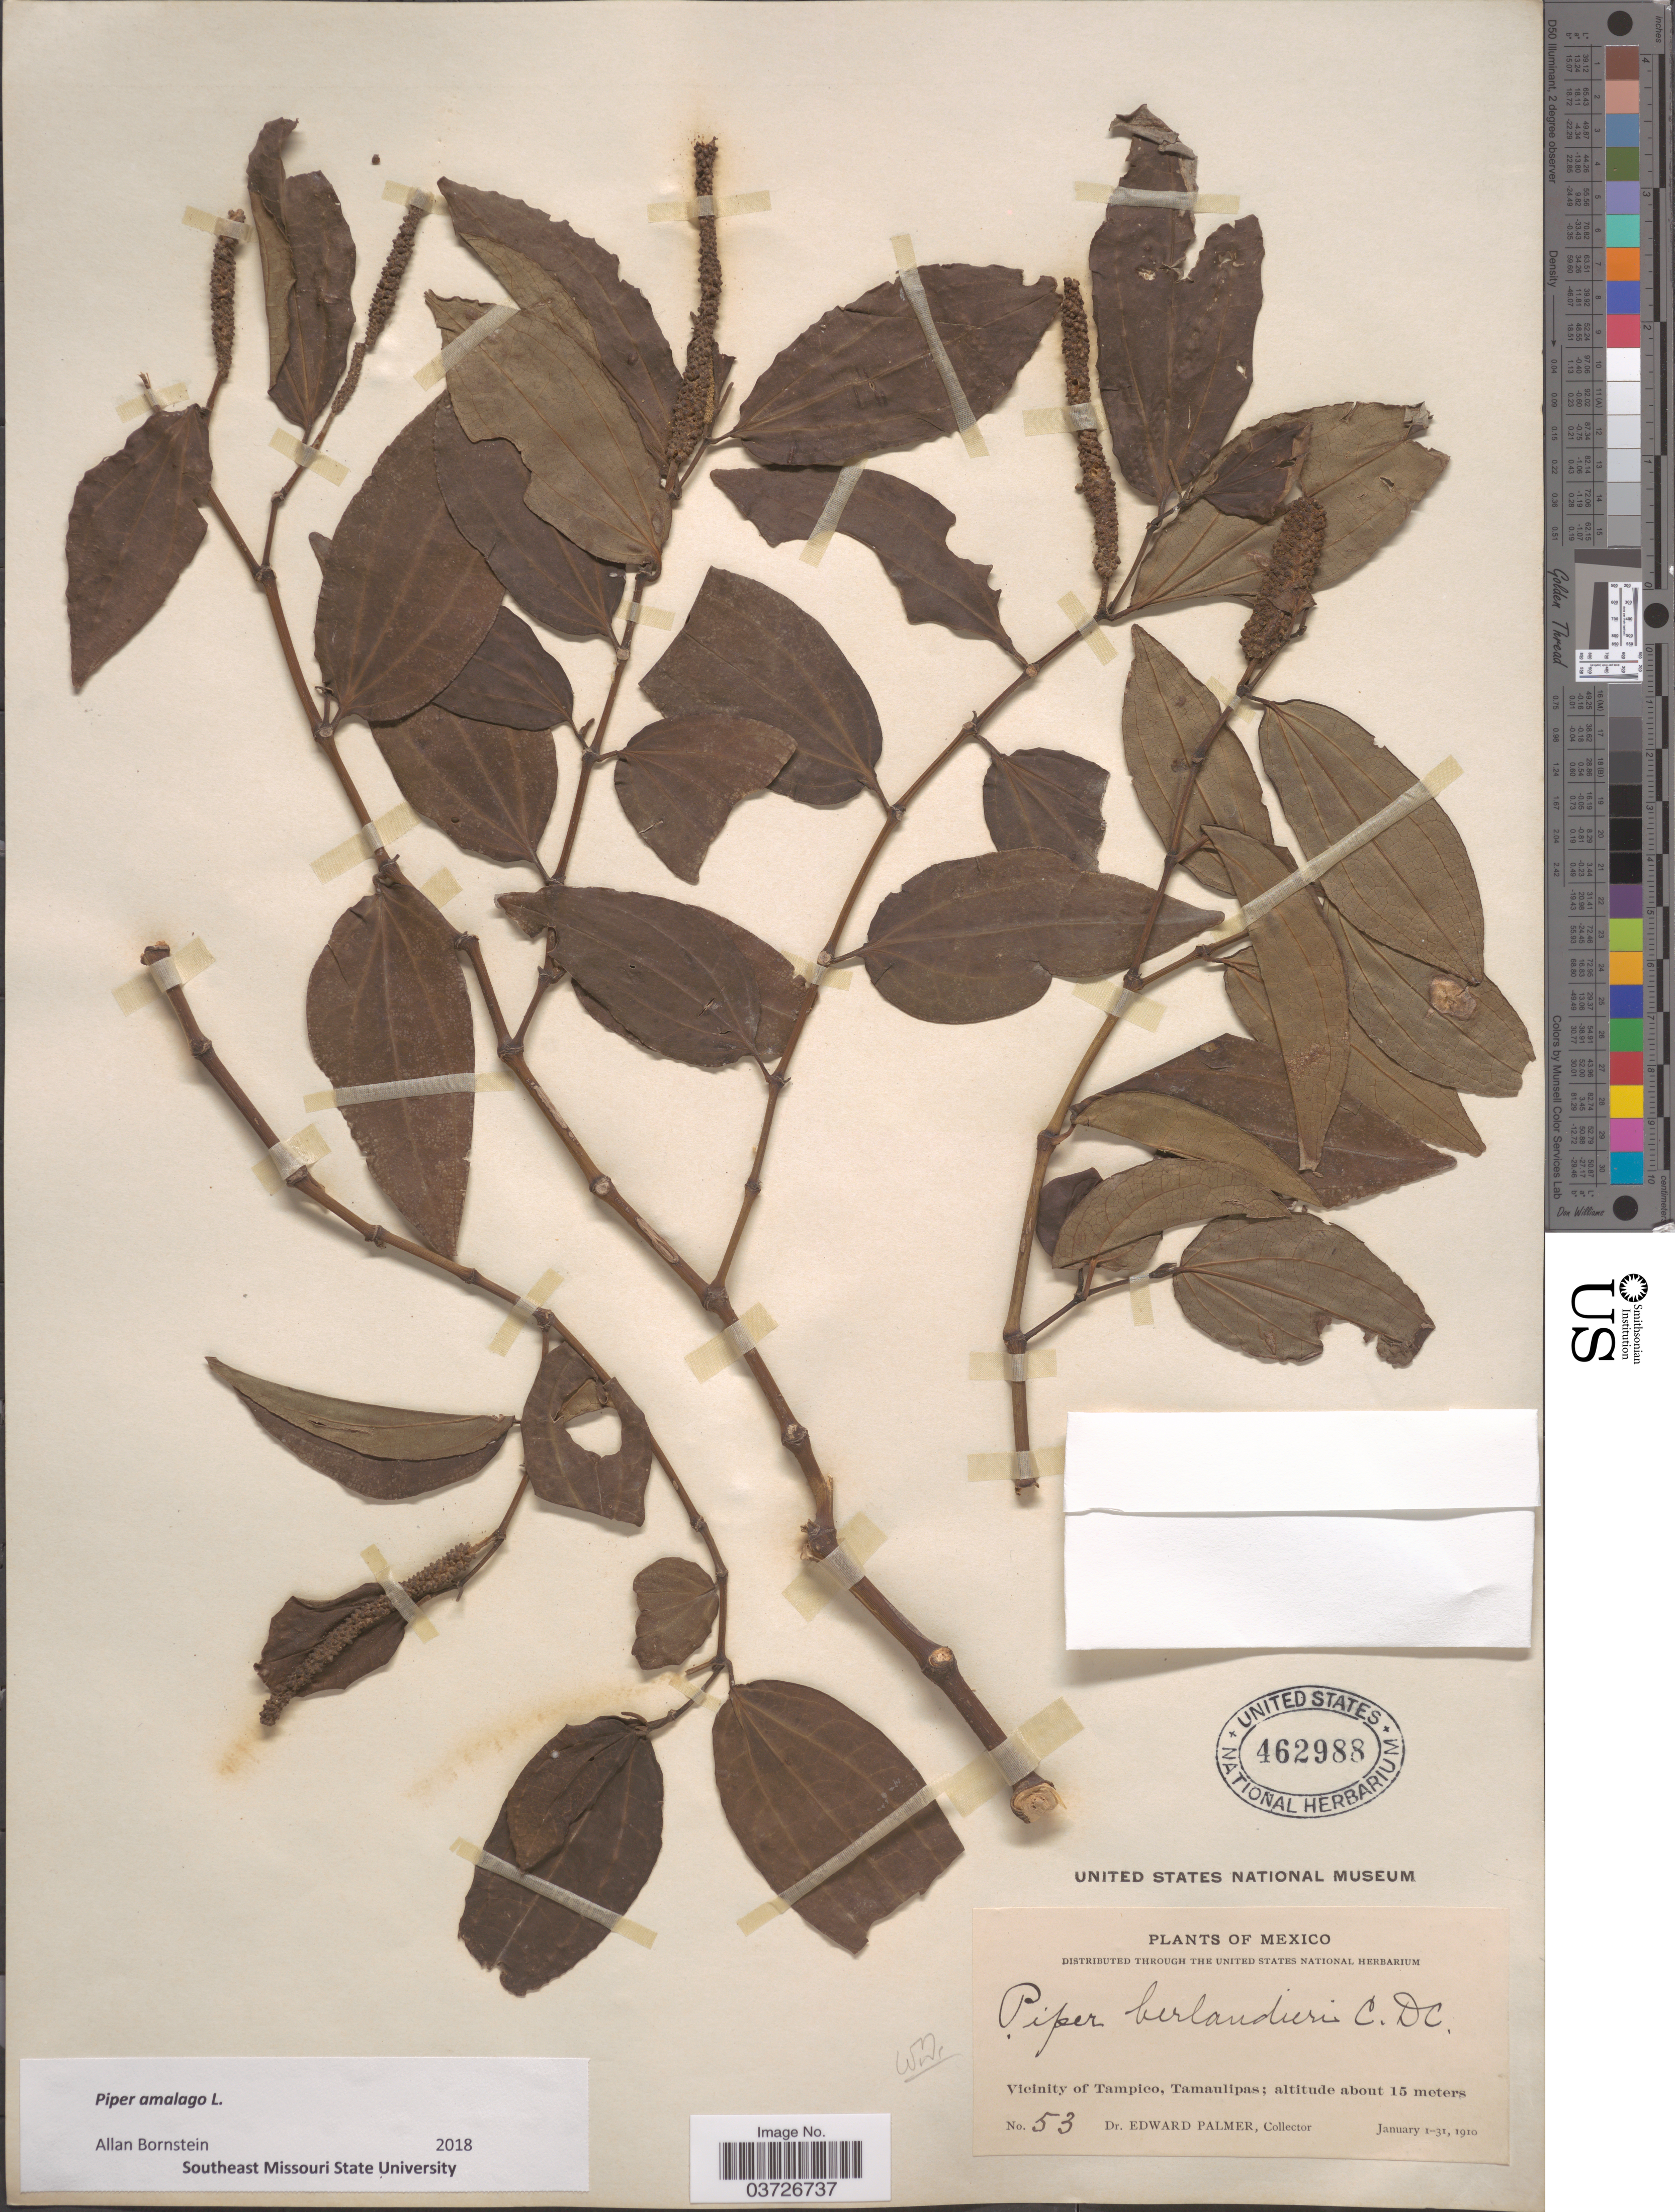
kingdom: Plantae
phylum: Tracheophyta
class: Magnoliopsida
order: Piperales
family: Piperaceae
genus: Piper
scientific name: Piper amalago var. medium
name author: (Jacq.) Yunck.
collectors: E. Palmer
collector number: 53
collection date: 1910-01-01/1910-01-31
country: Mexico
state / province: Tamaulipas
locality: Vicinity of Tampico.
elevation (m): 15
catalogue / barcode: US 462988